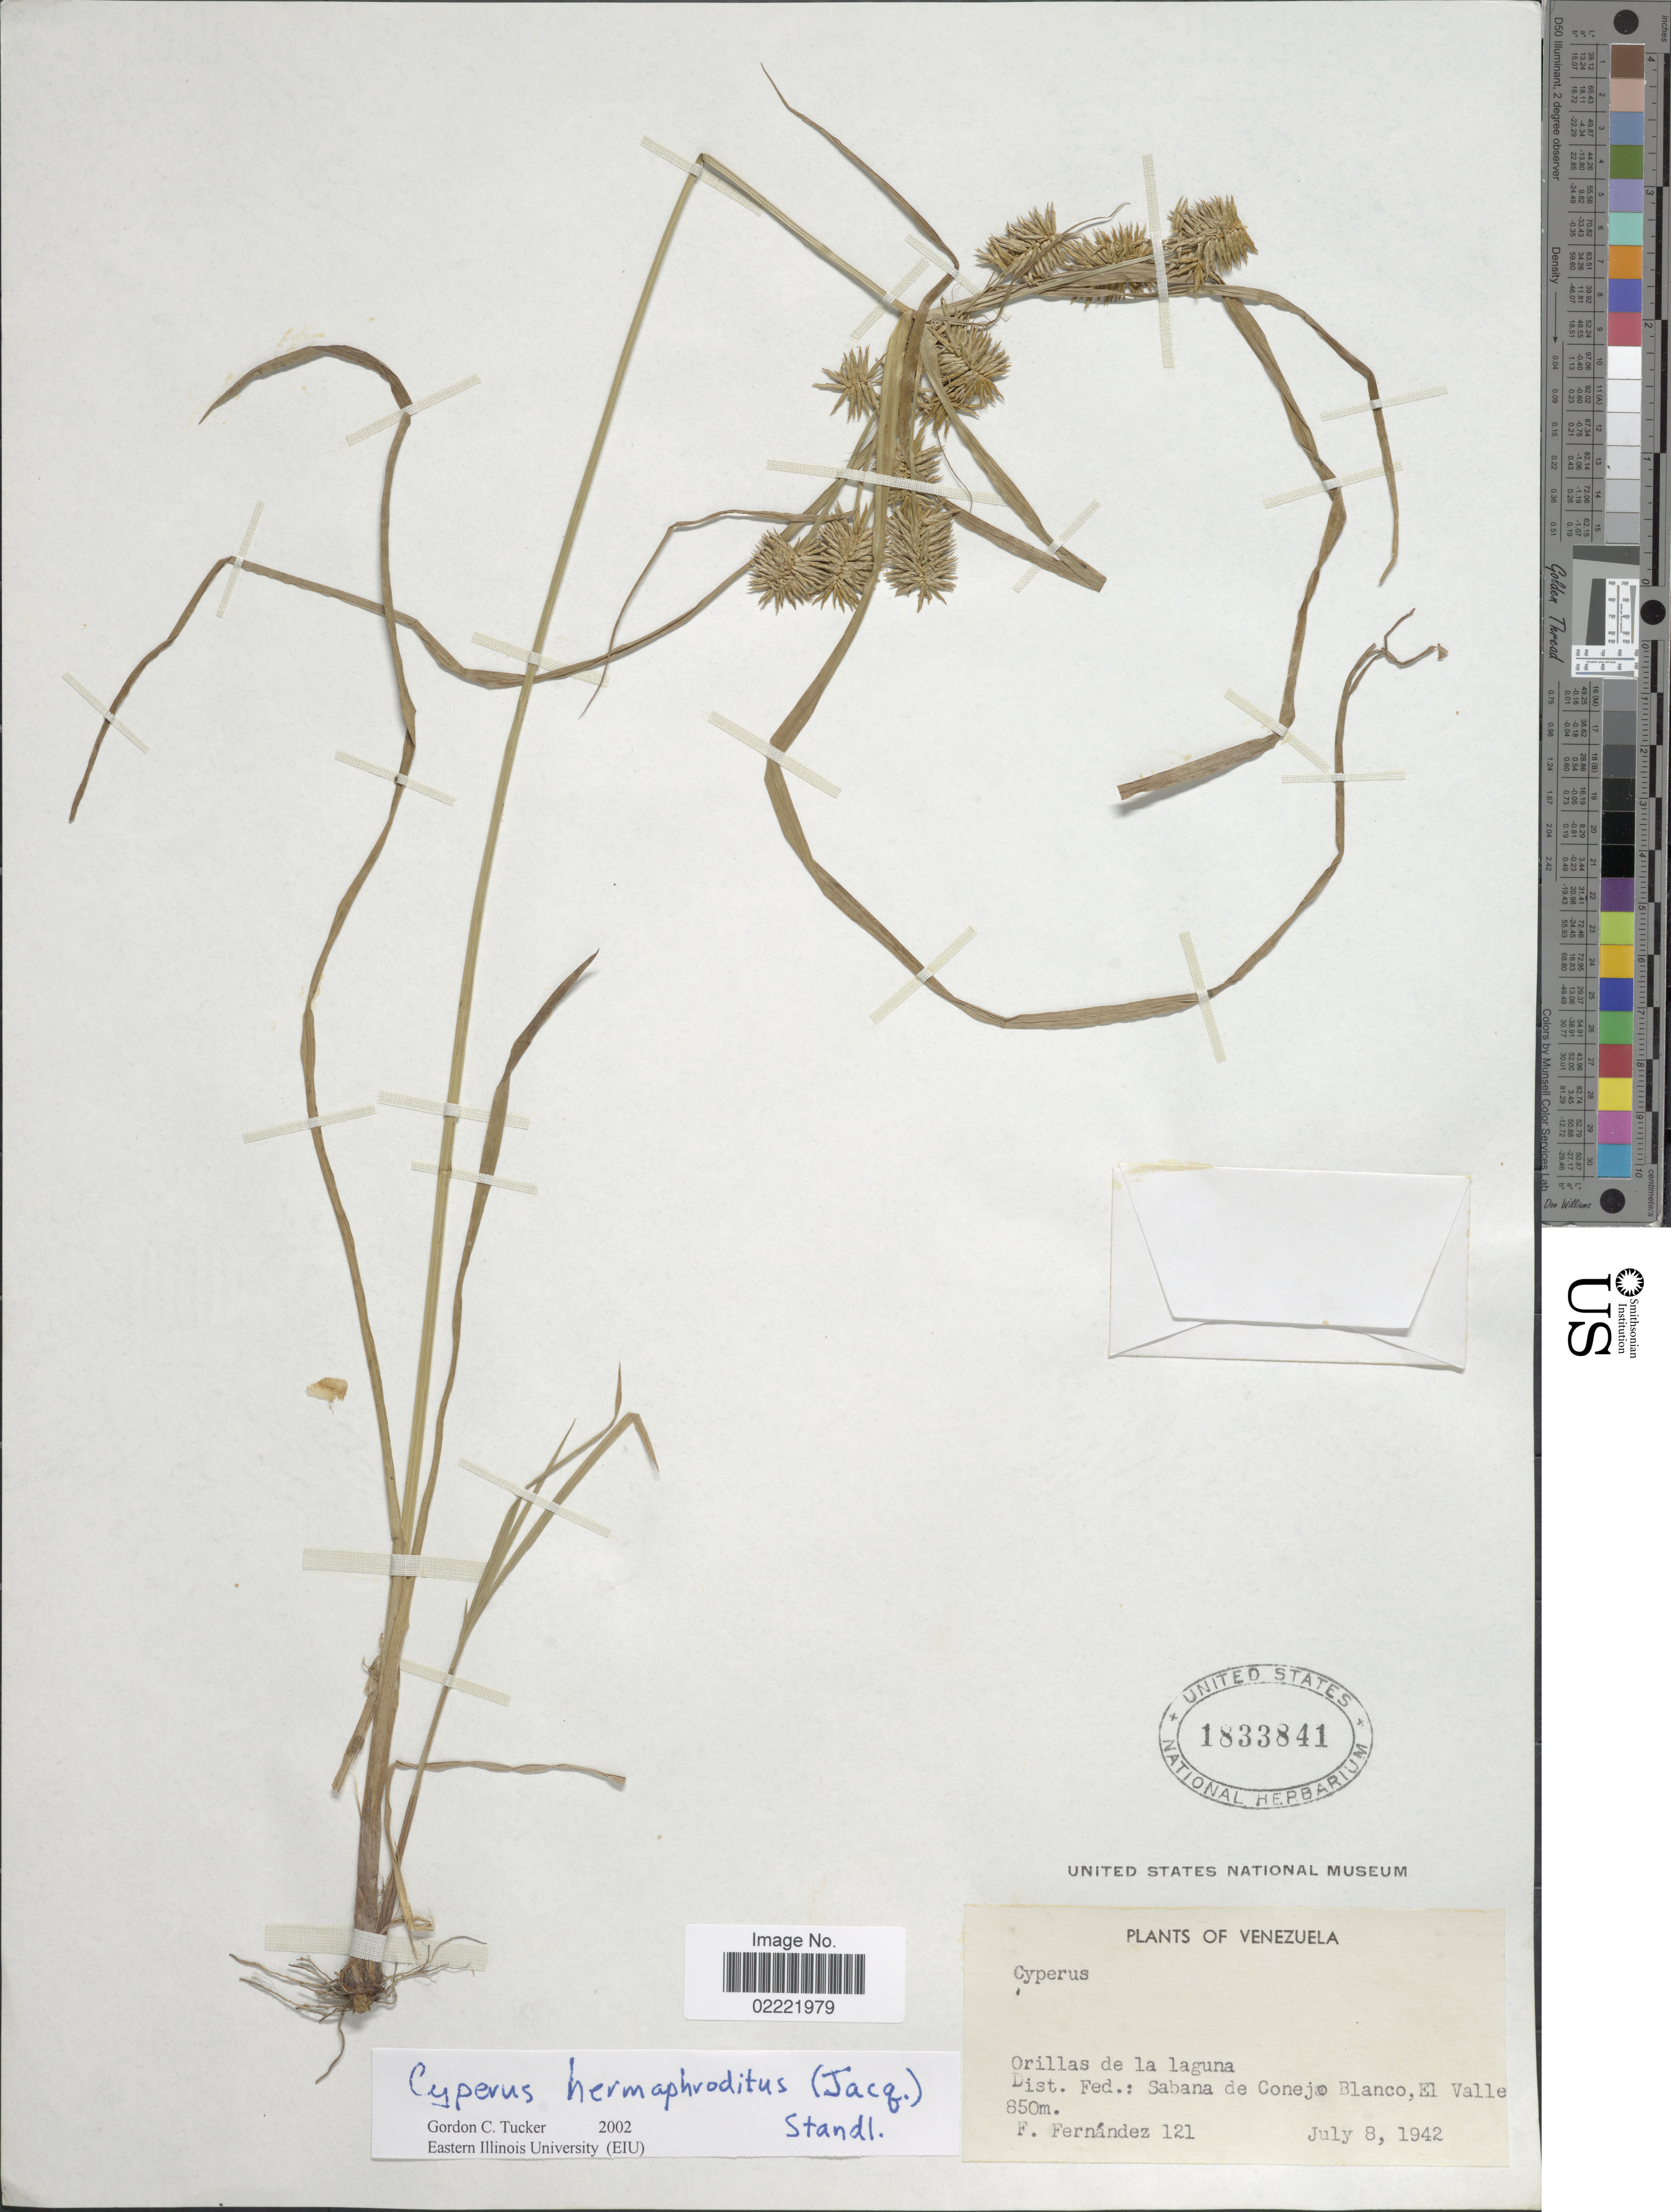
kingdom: Plantae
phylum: Tracheophyta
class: Liliopsida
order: Poales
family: Cyperaceae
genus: Cyperus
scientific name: Cyperus hermaphroditus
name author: (Jacq.) Standl.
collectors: F. Fernández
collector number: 121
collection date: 1942-07-08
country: Venezuela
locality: Orillas de la laguna, Dist. Fed.: Sabana de Conejo Blanco, El Valle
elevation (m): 850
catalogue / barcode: US 1833841